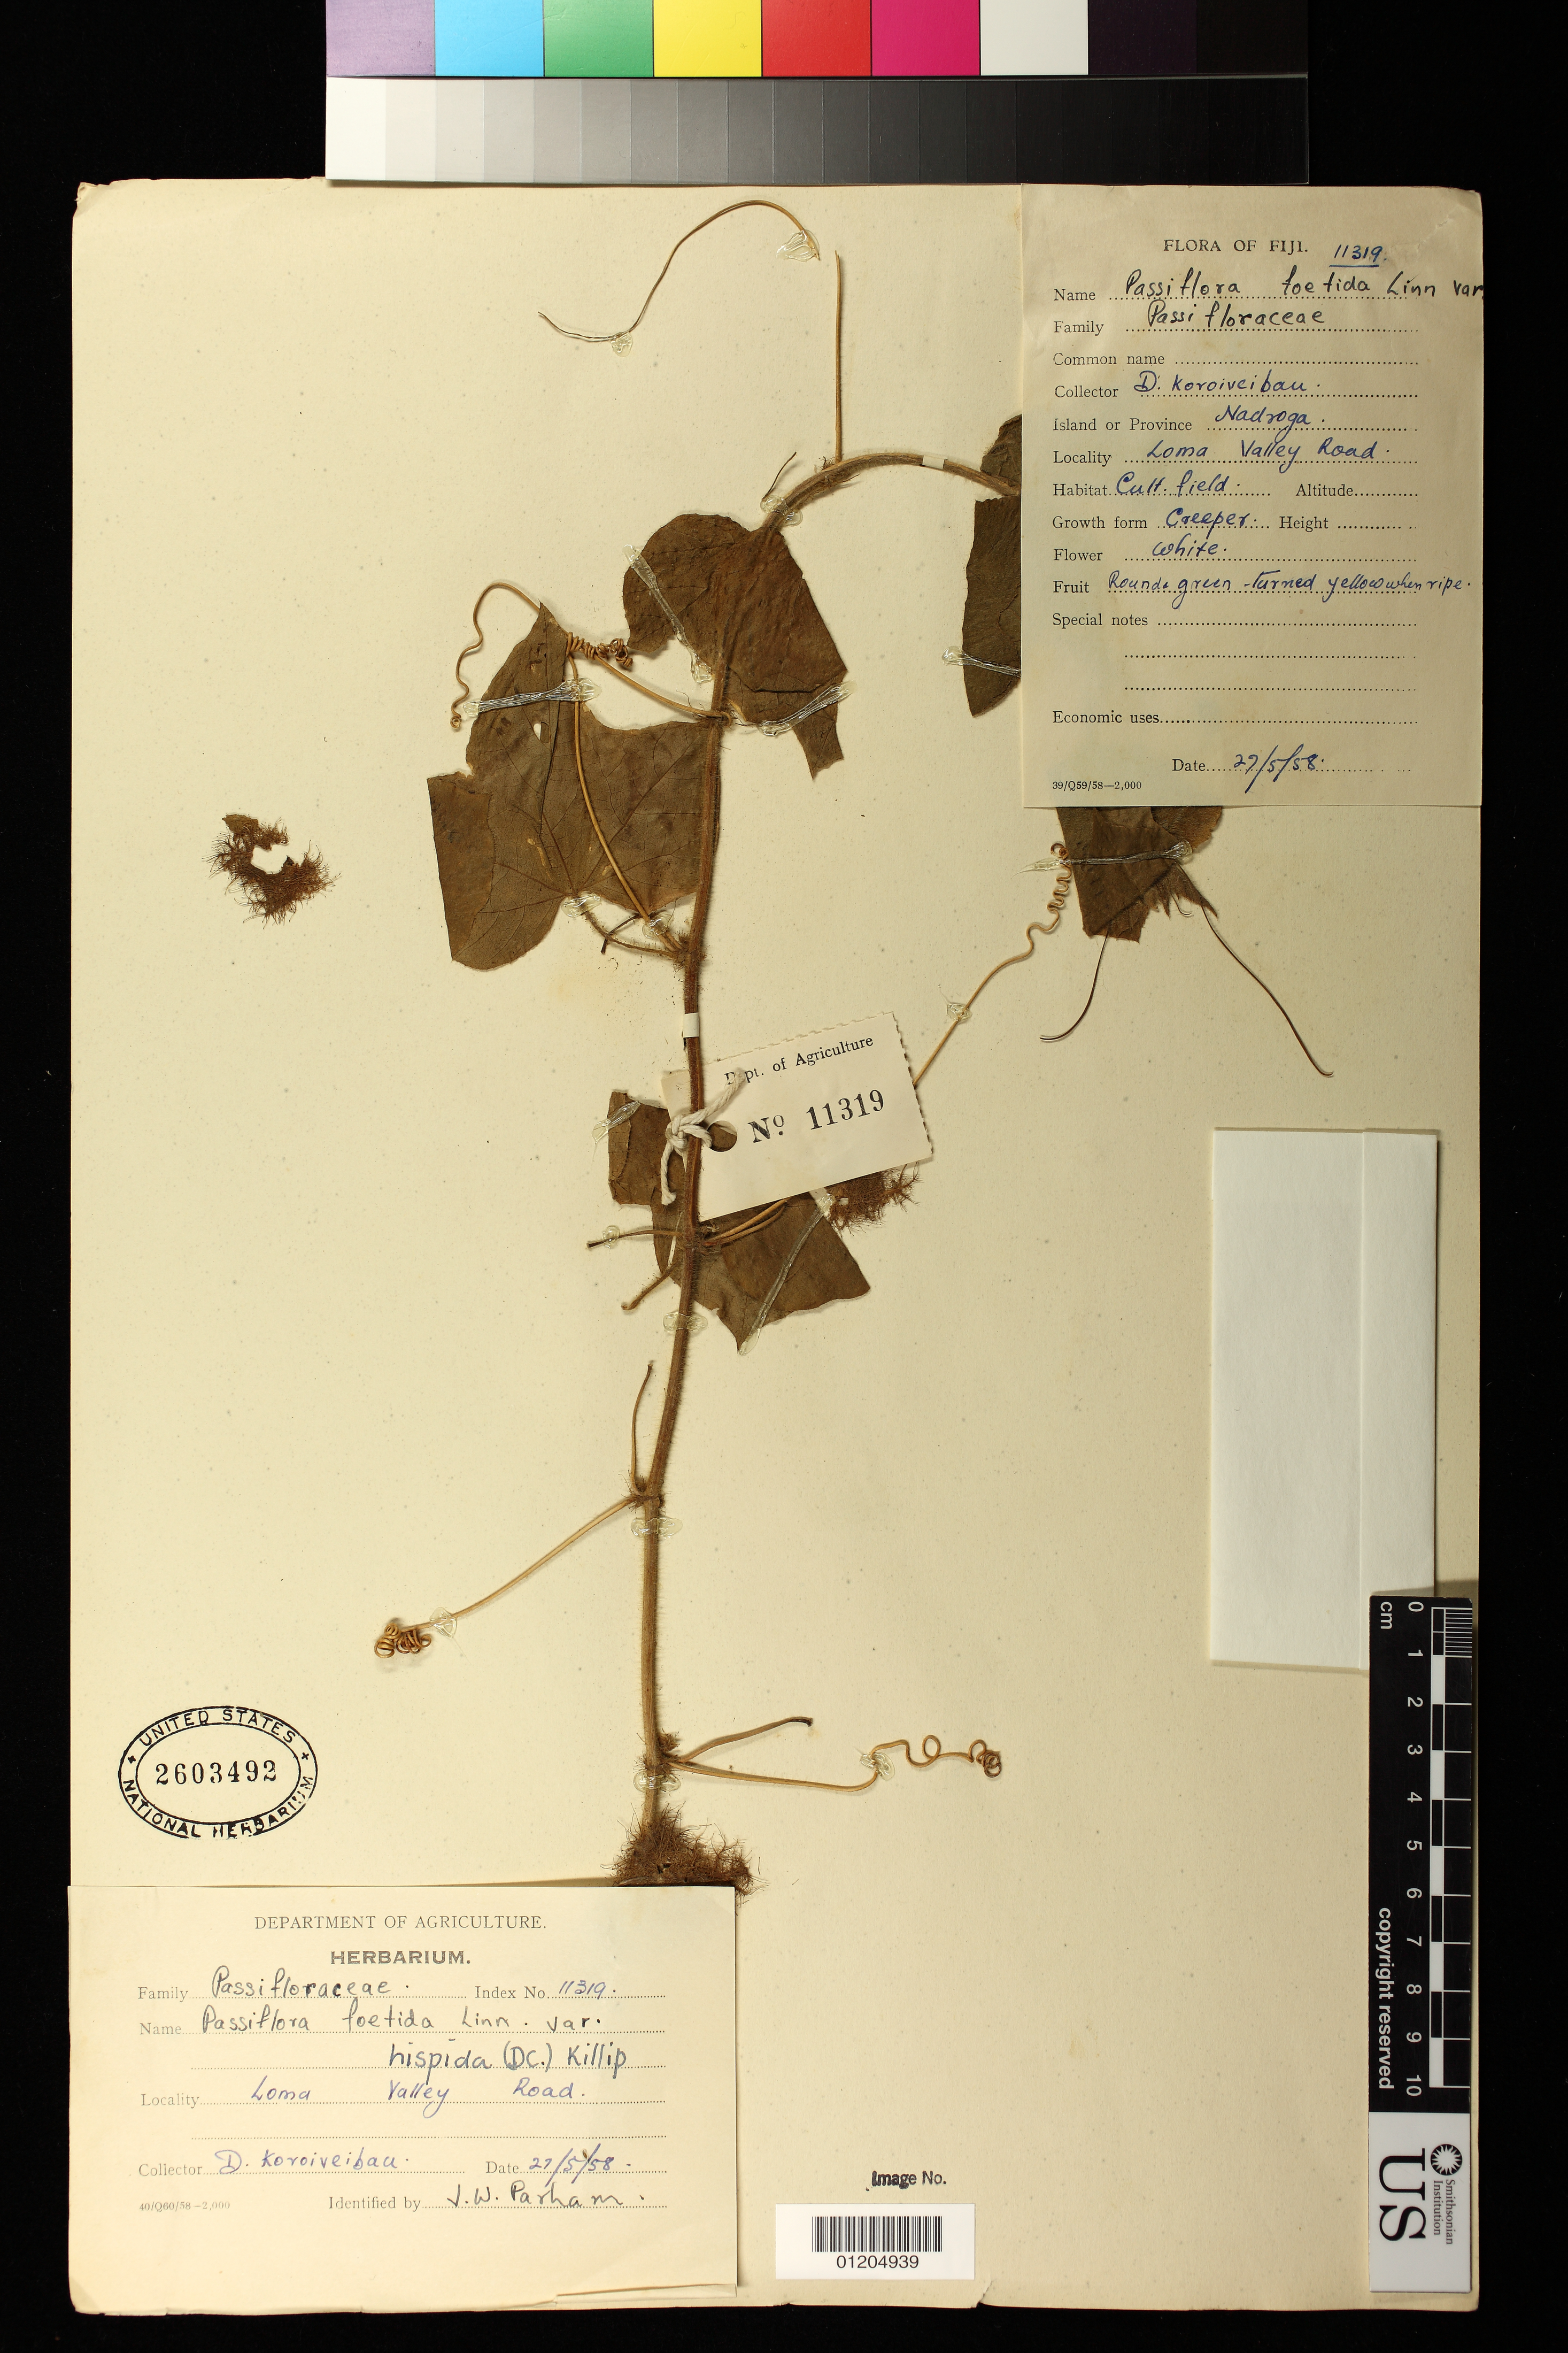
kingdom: Plantae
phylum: Tracheophyta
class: Magnoliopsida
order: Malpighiales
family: Passifloraceae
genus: Passiflora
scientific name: Passiflora foetida var. hispida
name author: (DC. ex Triana & Planch.) Killip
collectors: D. Koroiveibau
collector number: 11319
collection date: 1958-05-27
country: Fiji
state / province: Western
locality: Nadroga. Loma Valley Road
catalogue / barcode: US 2603492